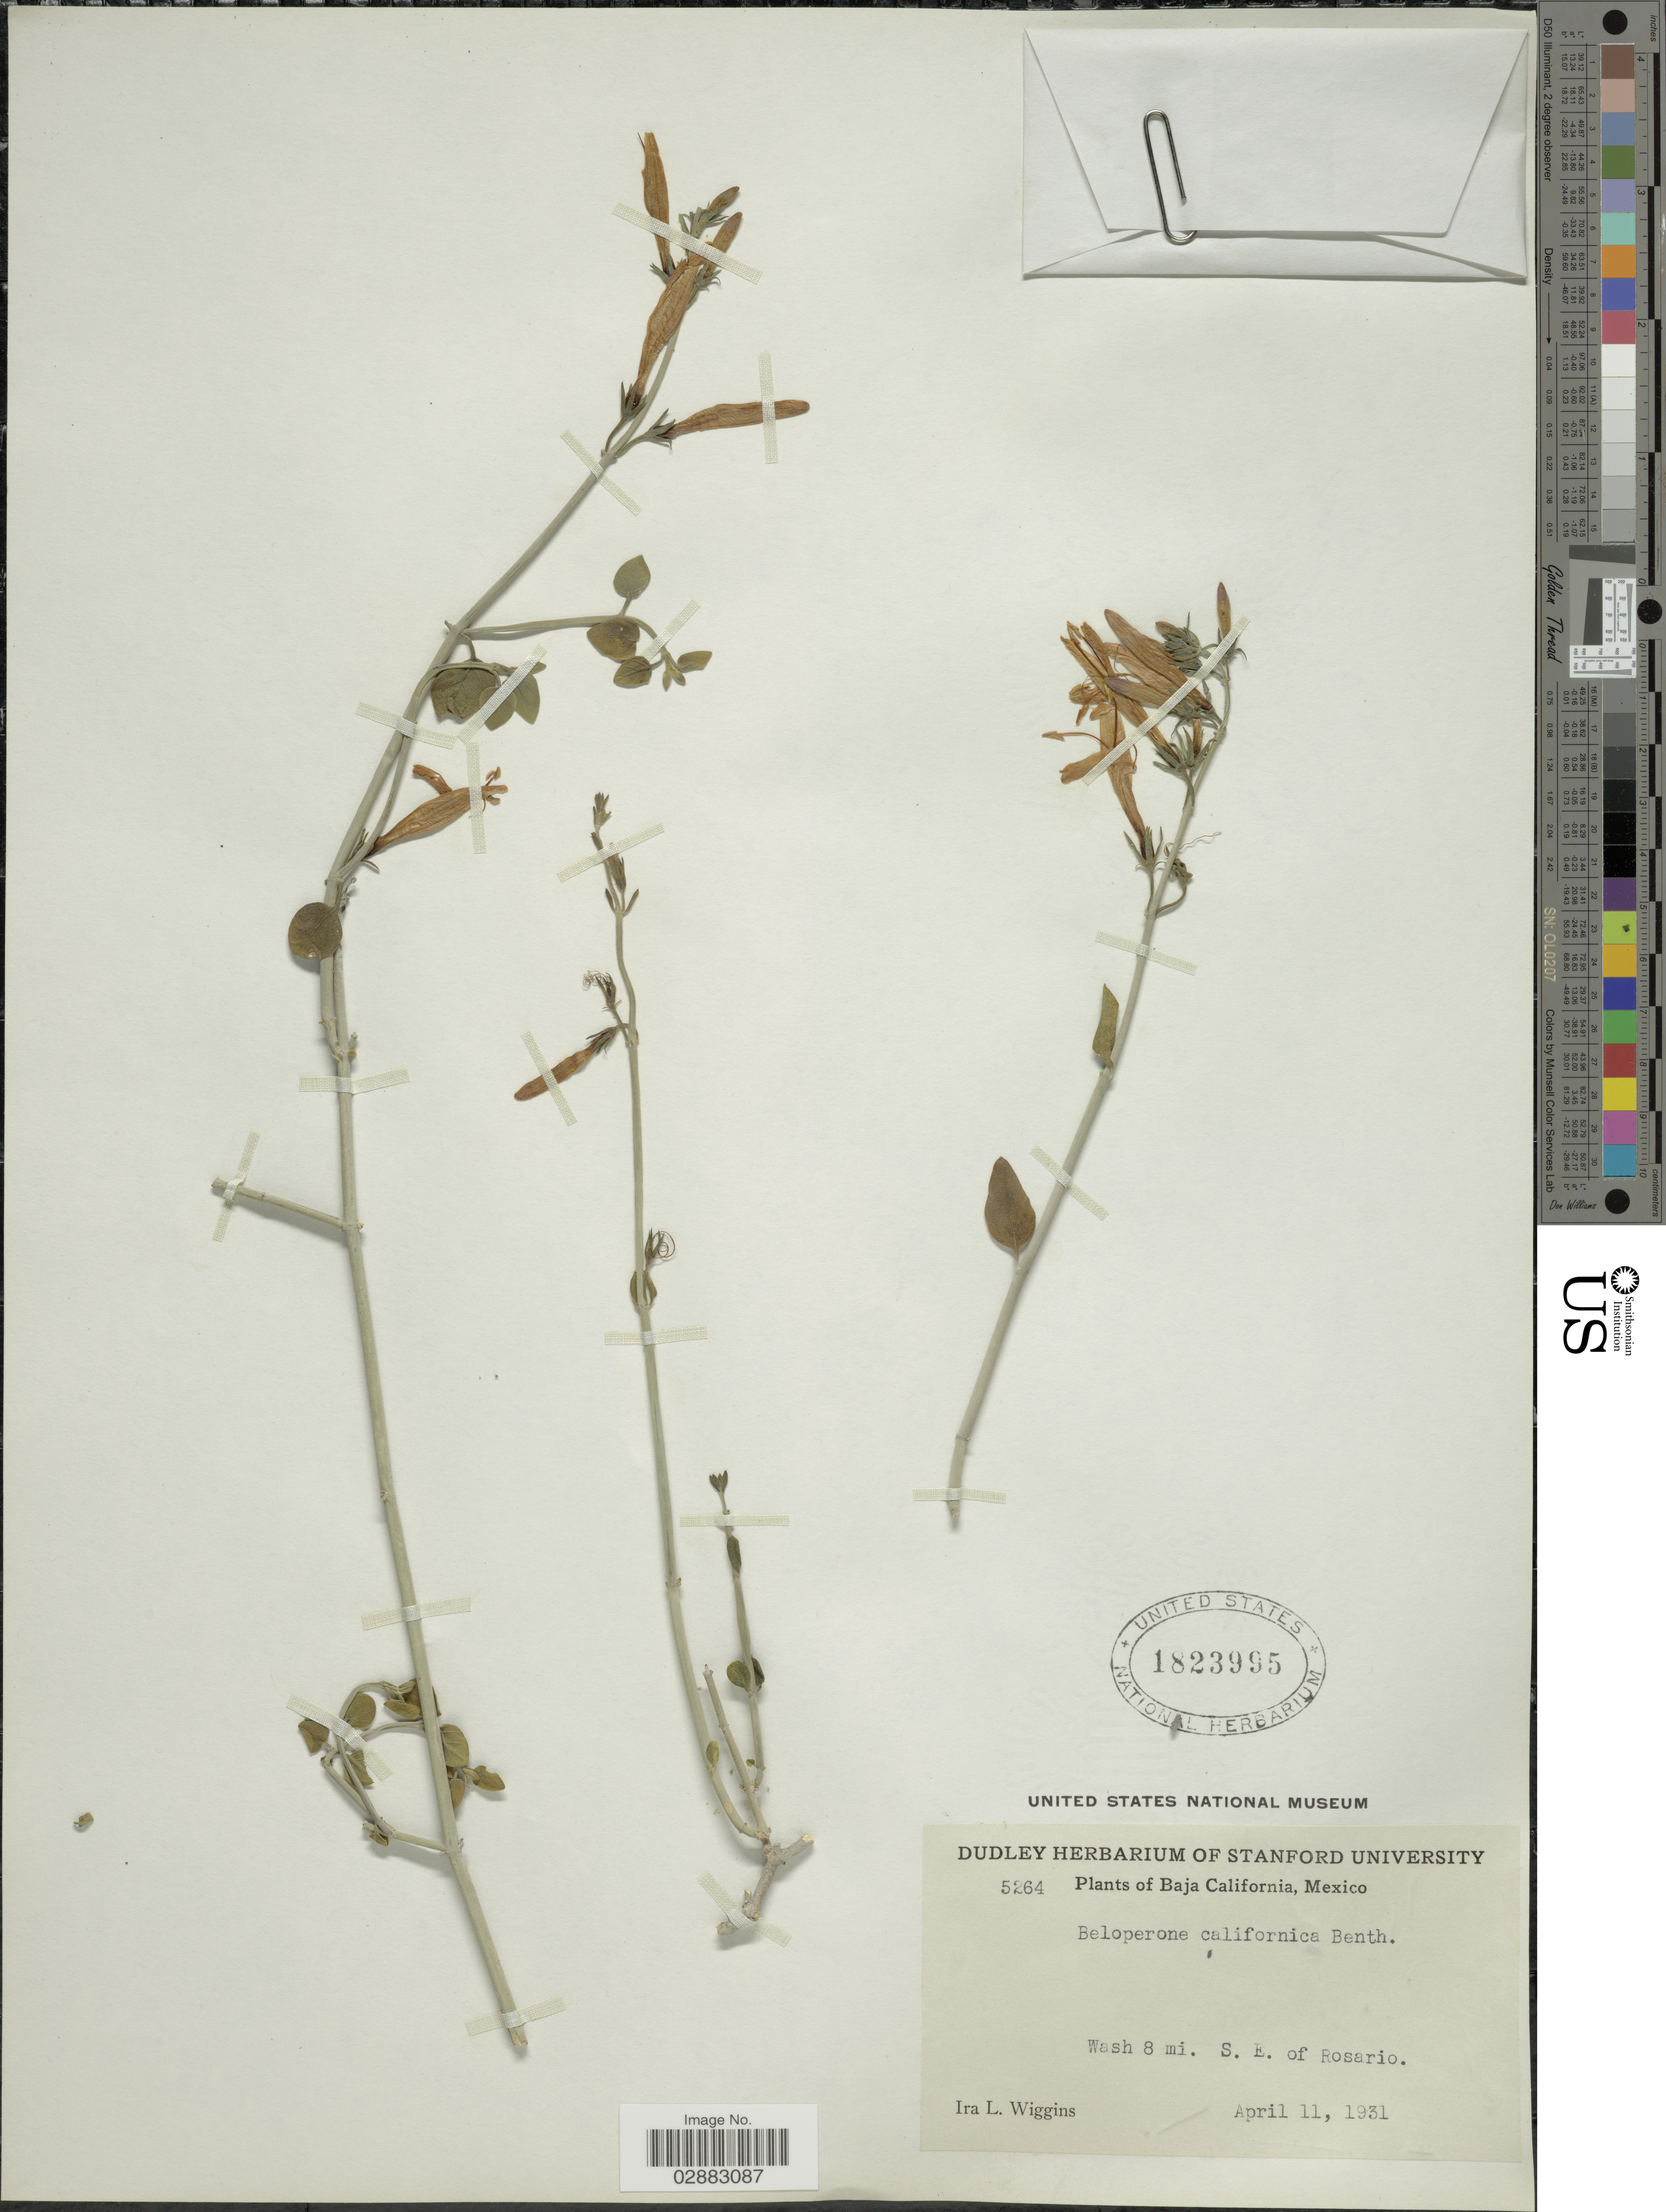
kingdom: Plantae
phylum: Tracheophyta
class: Magnoliopsida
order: Lamiales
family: Acanthaceae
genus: Beloperone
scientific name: Beloperone californica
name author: Benth.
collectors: I. L. Wiggins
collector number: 5264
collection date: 1931-04-11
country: Mexico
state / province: Baja California Norte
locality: Wash 8 mi. S.E. of Rosario.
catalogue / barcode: US 1823995